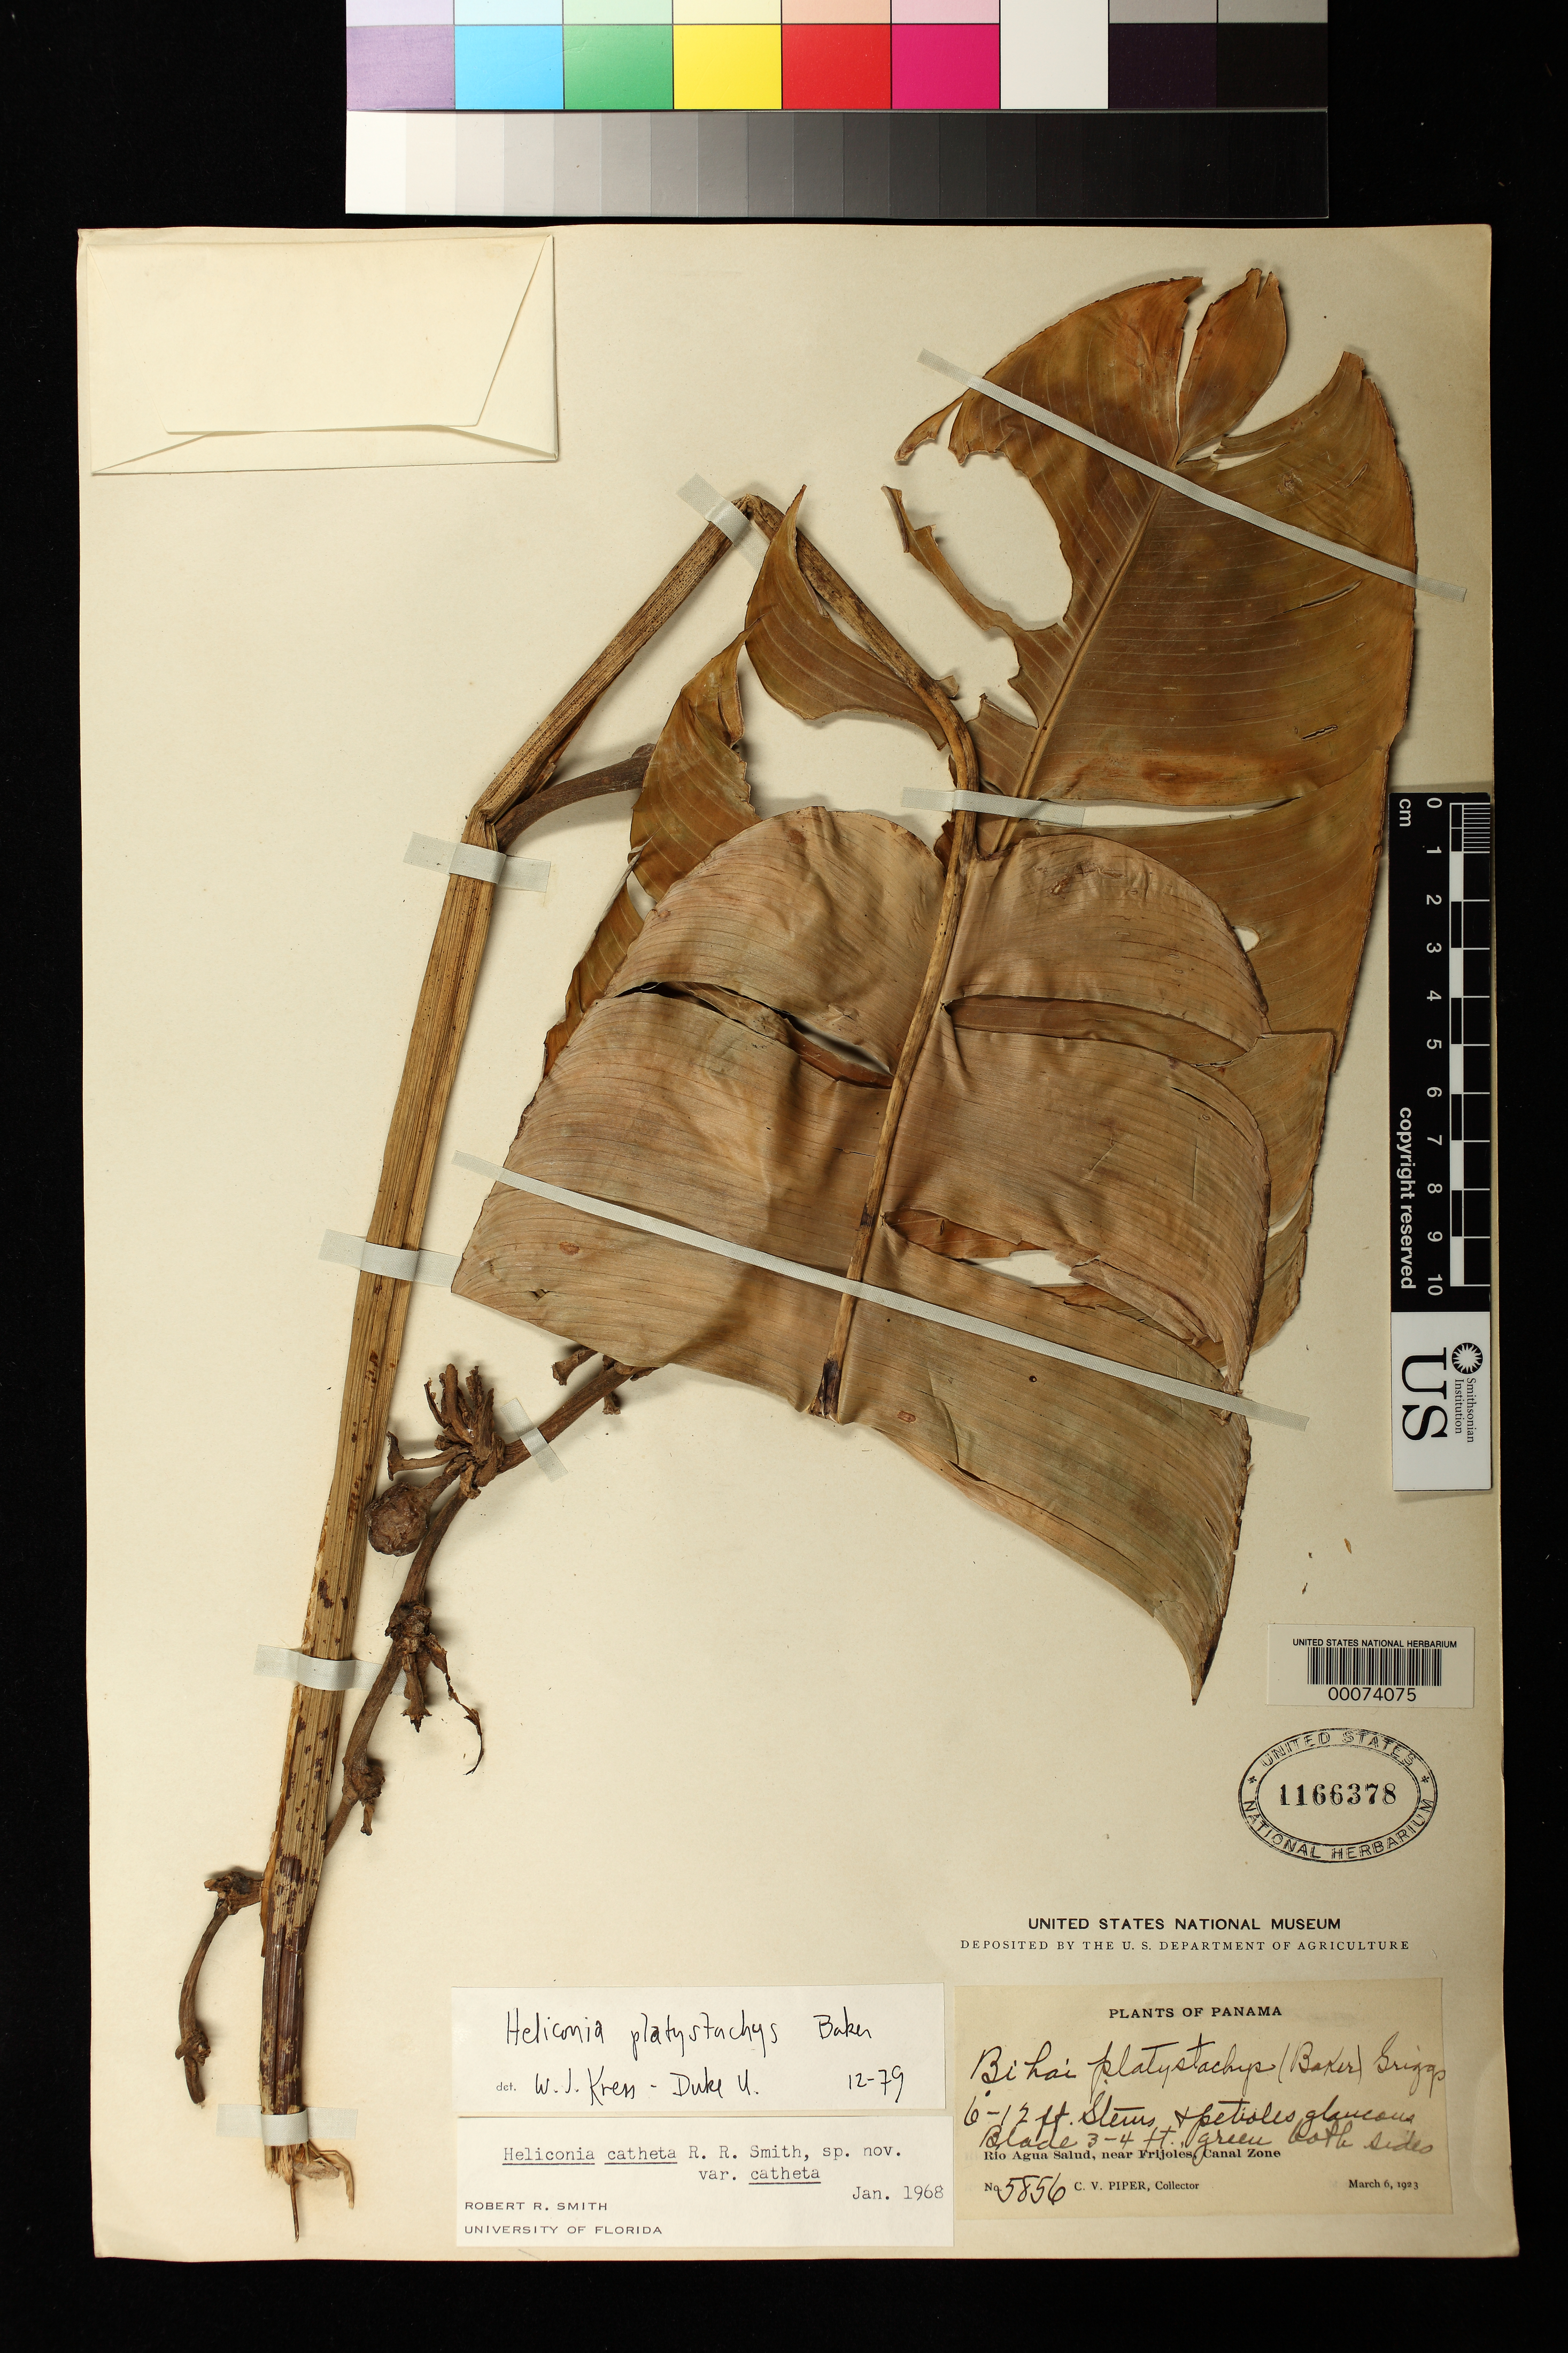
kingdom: Plantae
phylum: Tracheophyta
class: Liliopsida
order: Zingiberales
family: Heliconiaceae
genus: Heliconia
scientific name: Heliconia platystachys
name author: Baker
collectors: C. V. Piper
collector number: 5856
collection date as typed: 06 Mar 1923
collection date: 1923-03-06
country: Panama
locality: Rio Agua Salud, near Frijoles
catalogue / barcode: US 1166378